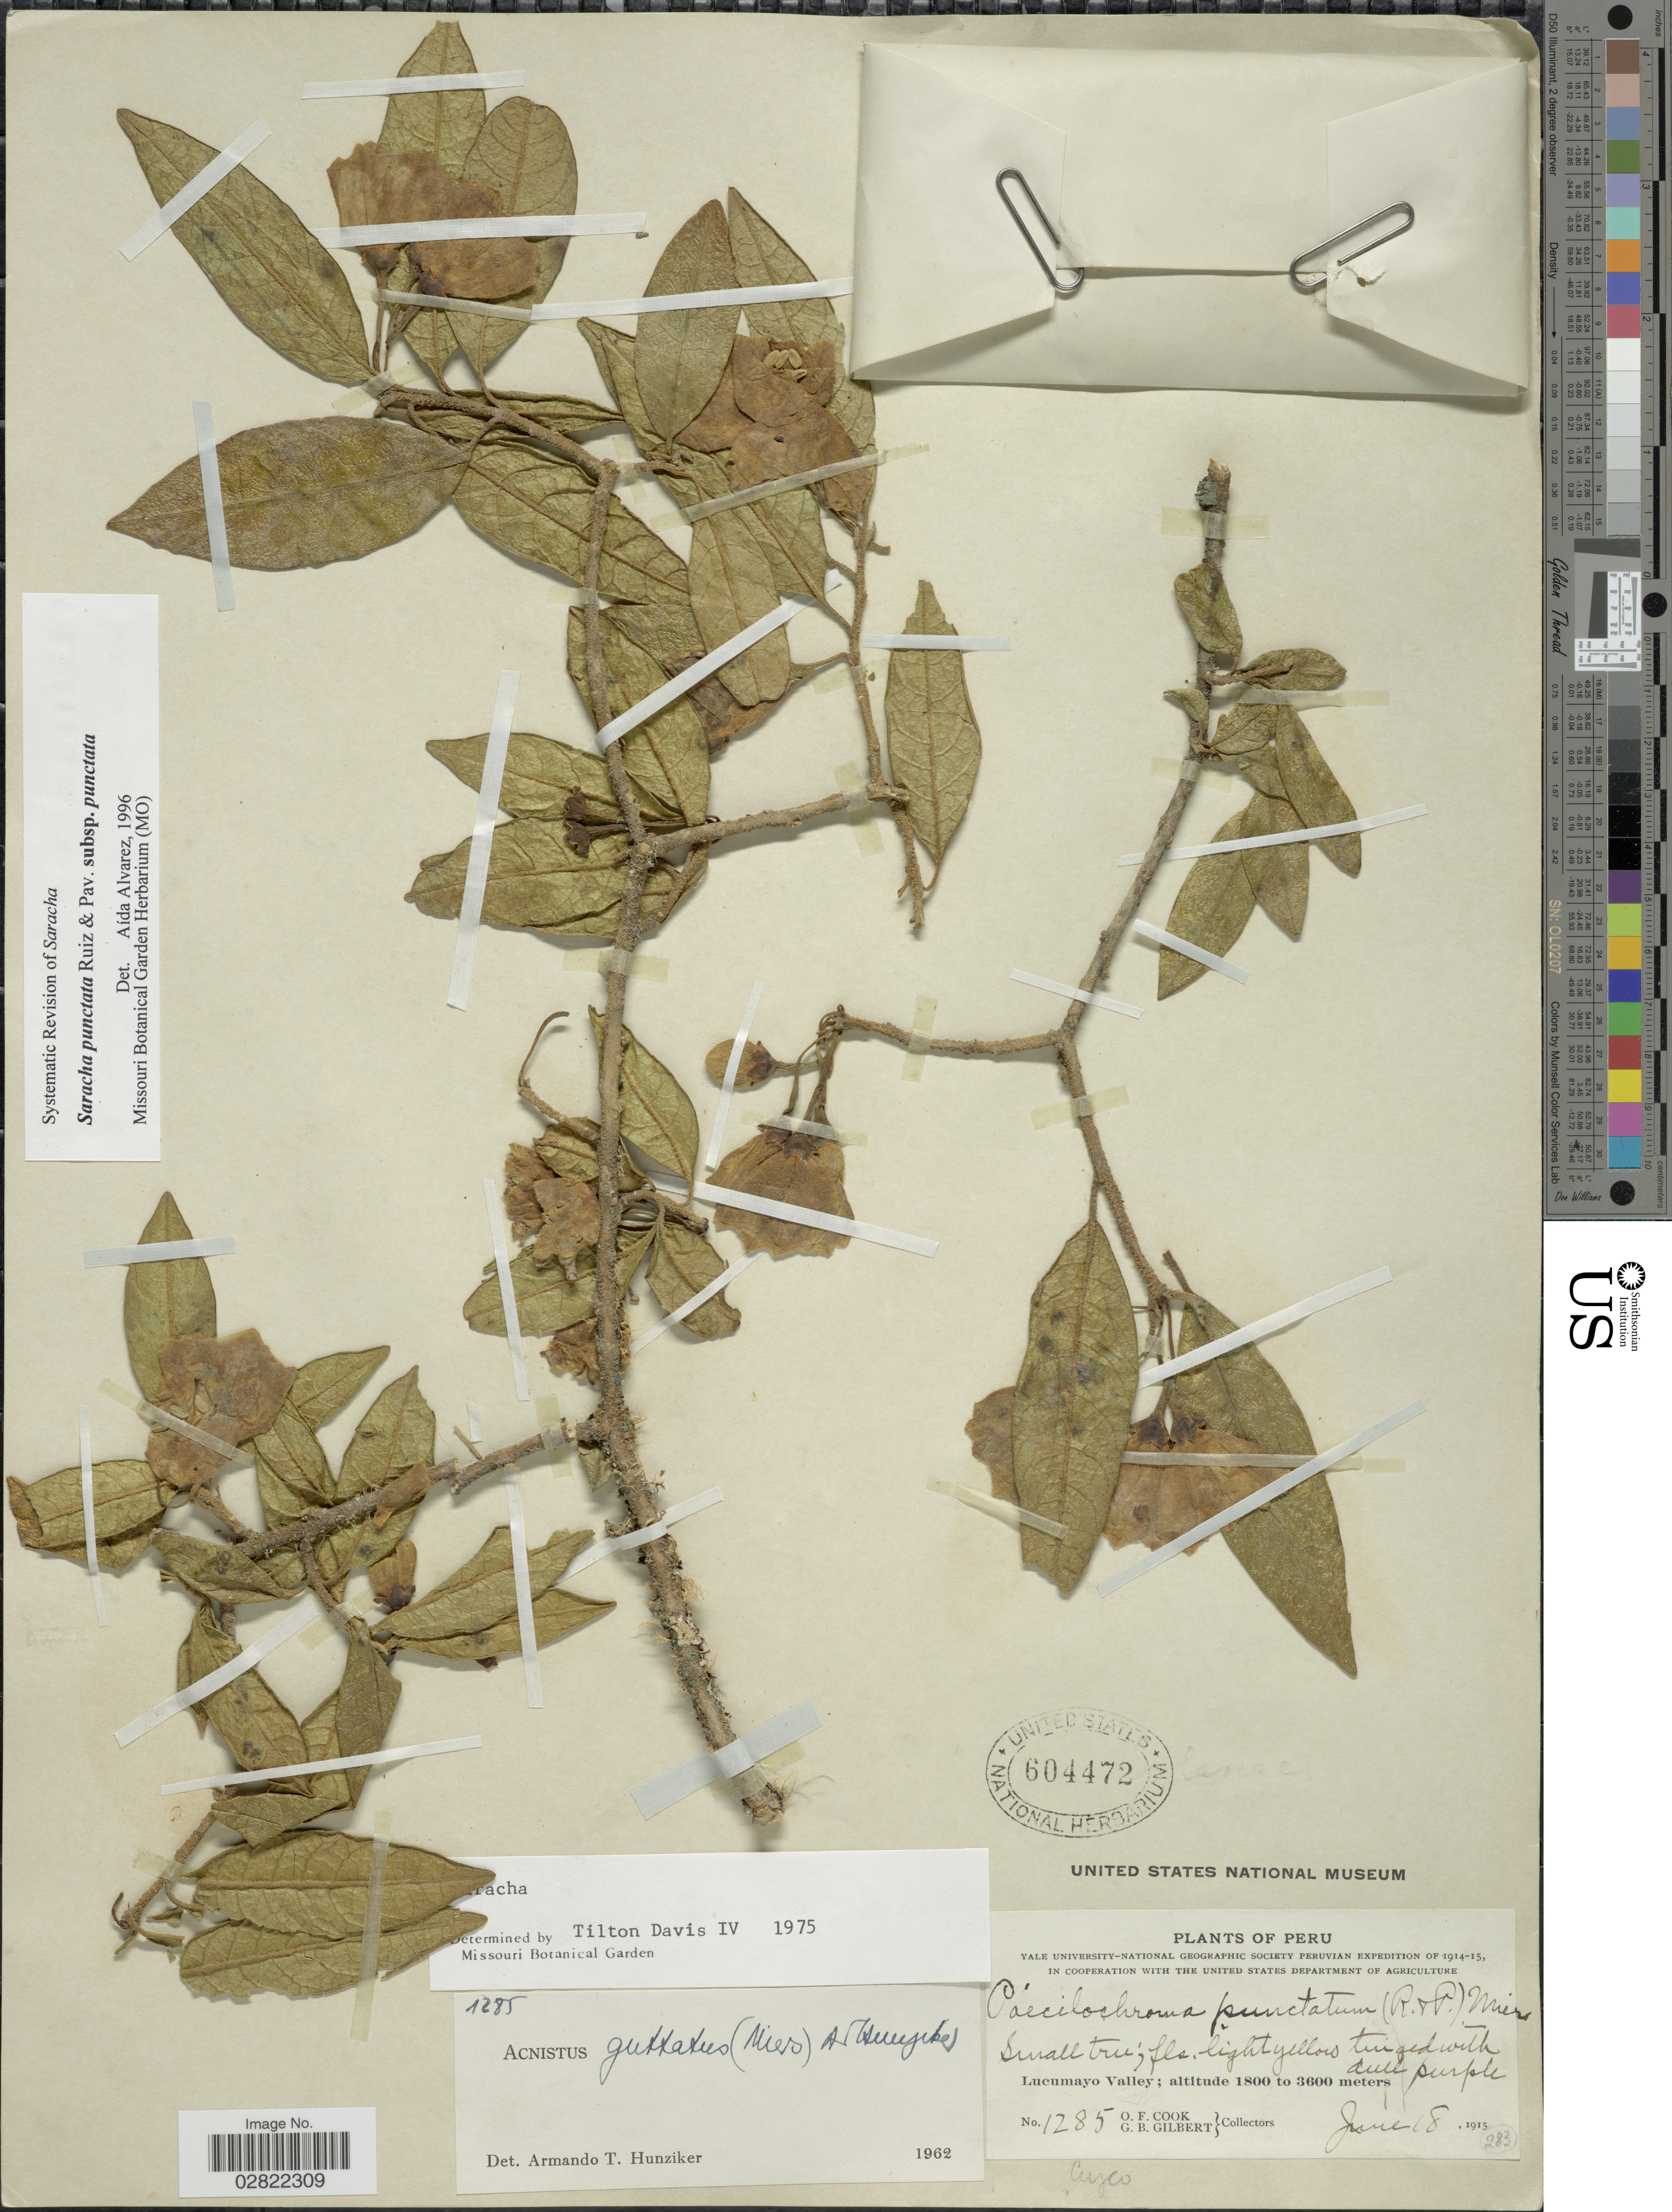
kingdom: Plantae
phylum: Tracheophyta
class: Magnoliopsida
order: Solanales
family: Solanaceae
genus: Saracha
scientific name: Saracha punctata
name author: Ruiz & Pav.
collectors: O. F. Cook & G. B. Gilbert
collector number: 1285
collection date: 1915-06-18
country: Peru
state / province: Cusco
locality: Lucumayo Valley. Cuzco.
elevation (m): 1800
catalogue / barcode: US 604472